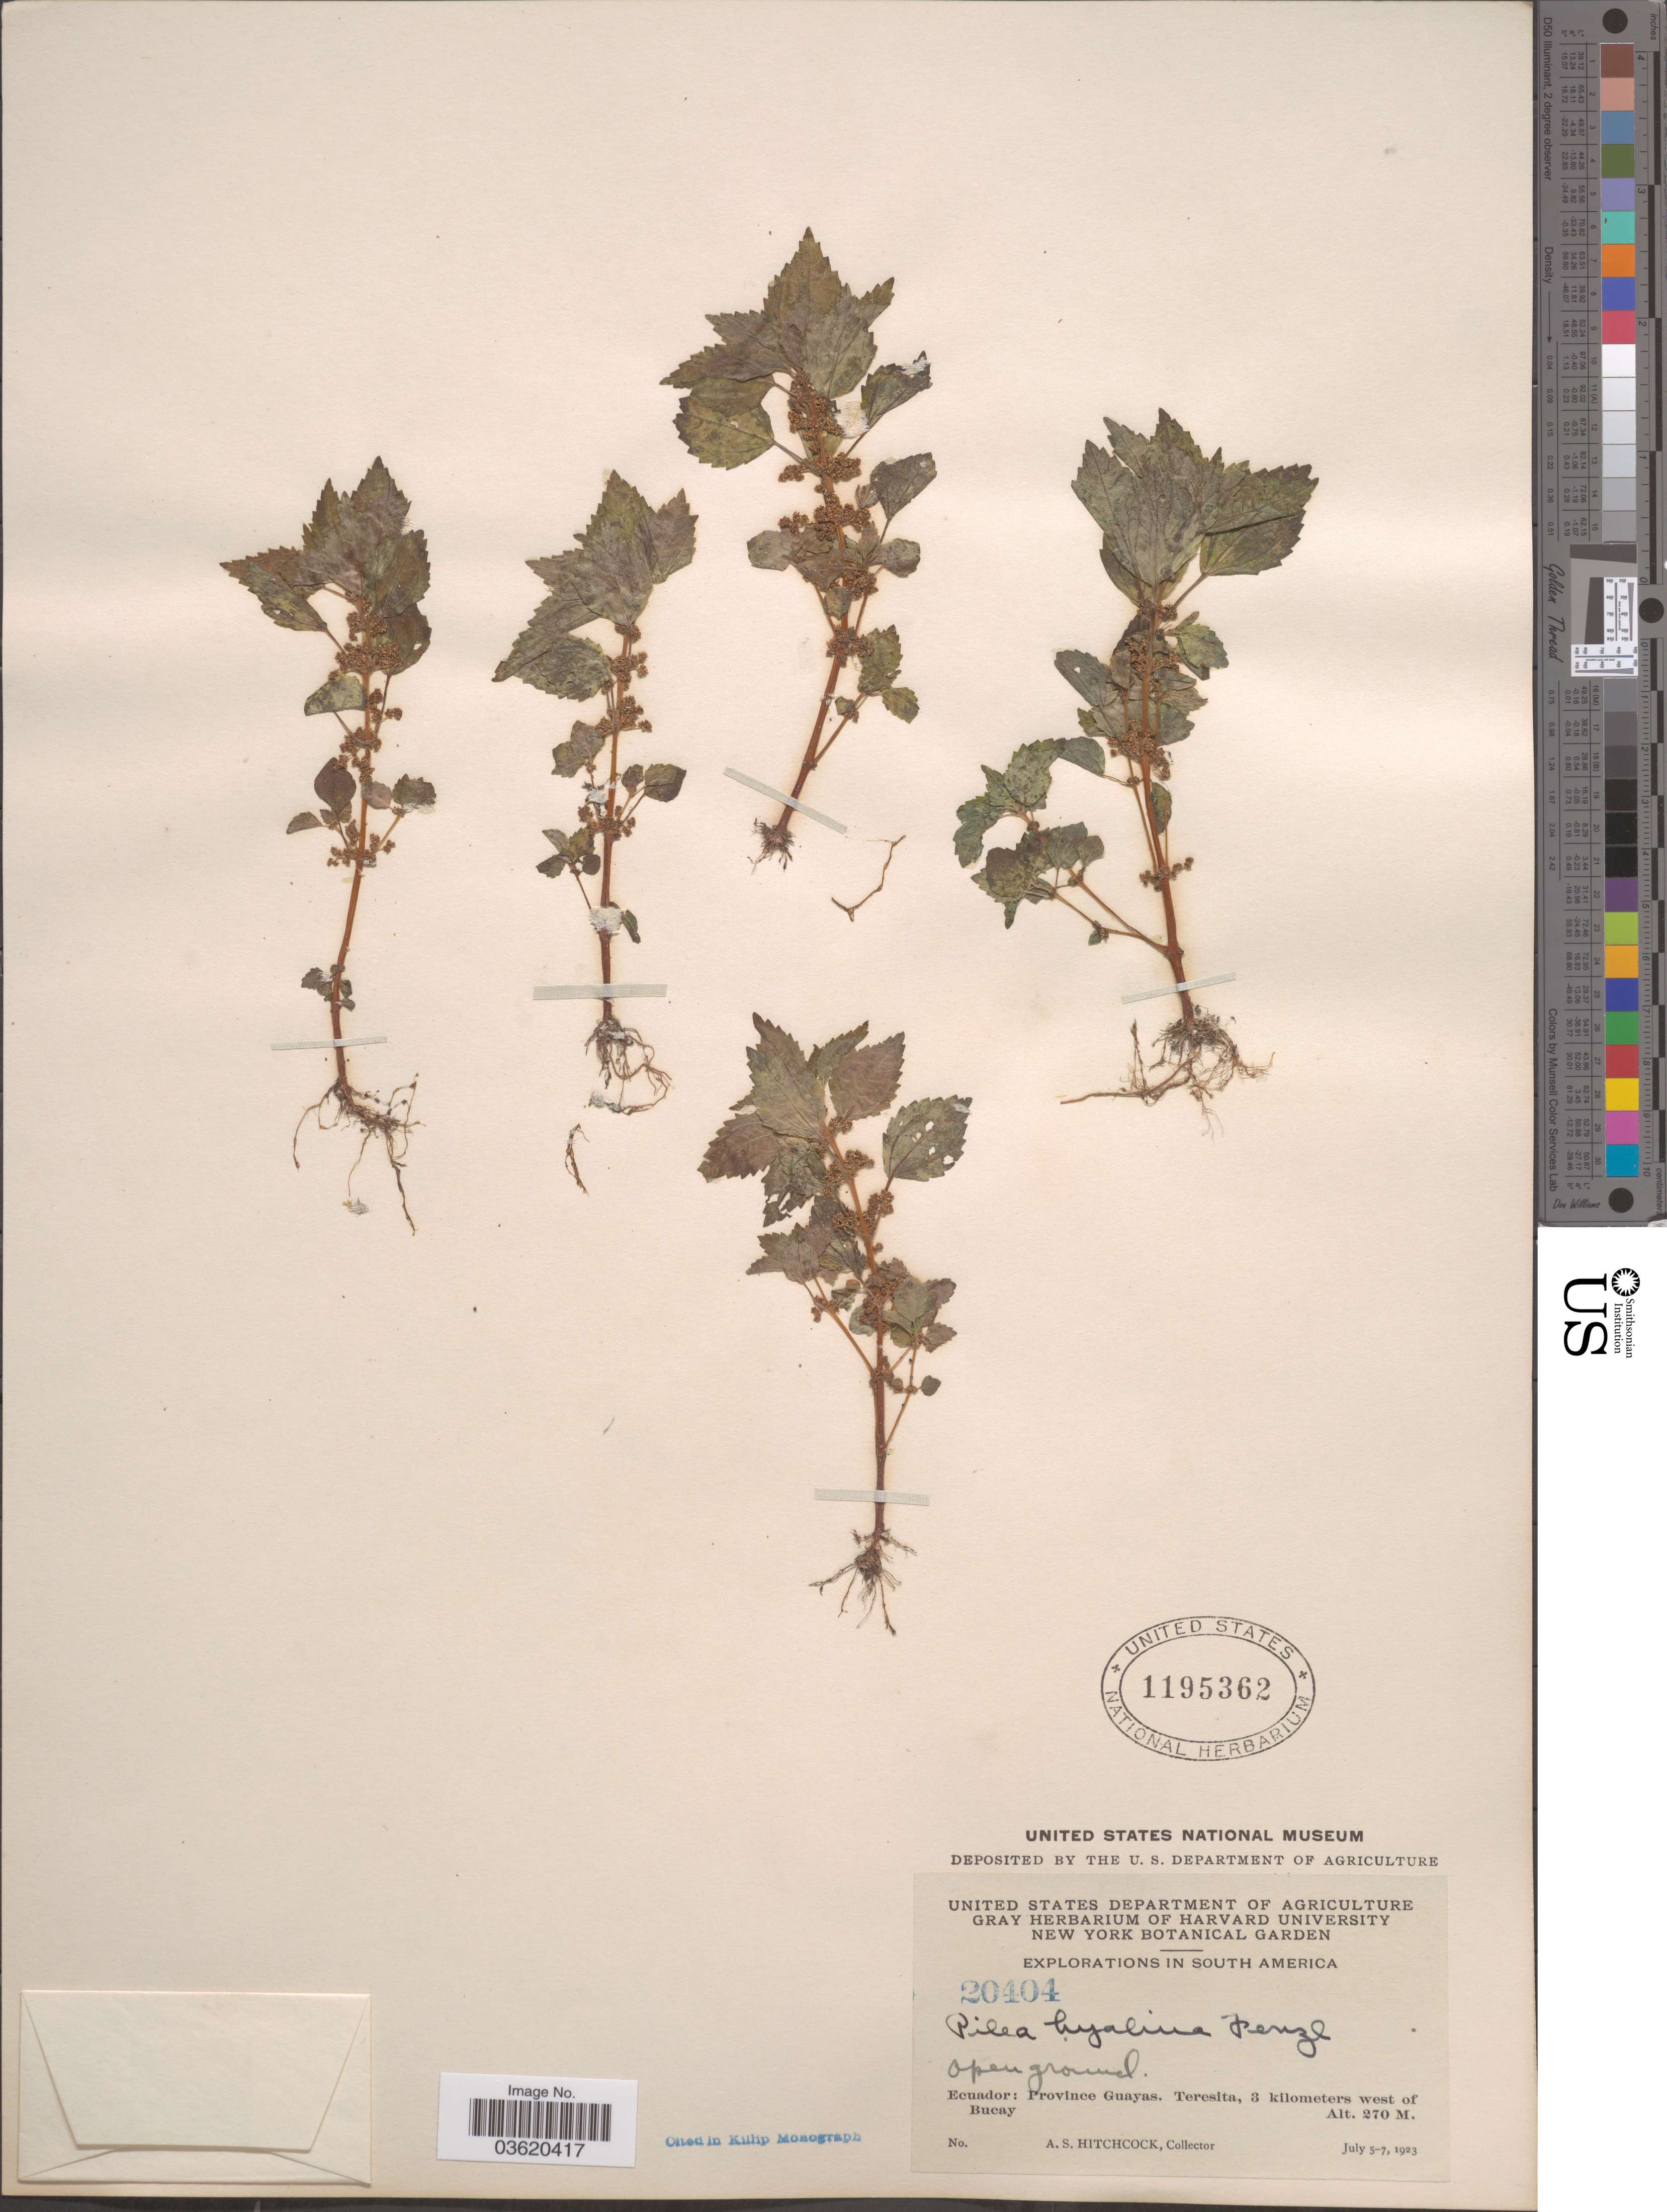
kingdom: Plantae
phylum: Tracheophyta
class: Magnoliopsida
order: Rosales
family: Urticaceae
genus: Pilea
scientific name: Pilea hyalina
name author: Fenzl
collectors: A. S. Hitchcock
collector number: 20404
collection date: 1923-07-05/1923-07-07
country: Ecuador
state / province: Guayas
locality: Teresita, 3 kilometers west of Bucay.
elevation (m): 270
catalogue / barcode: US 1195362